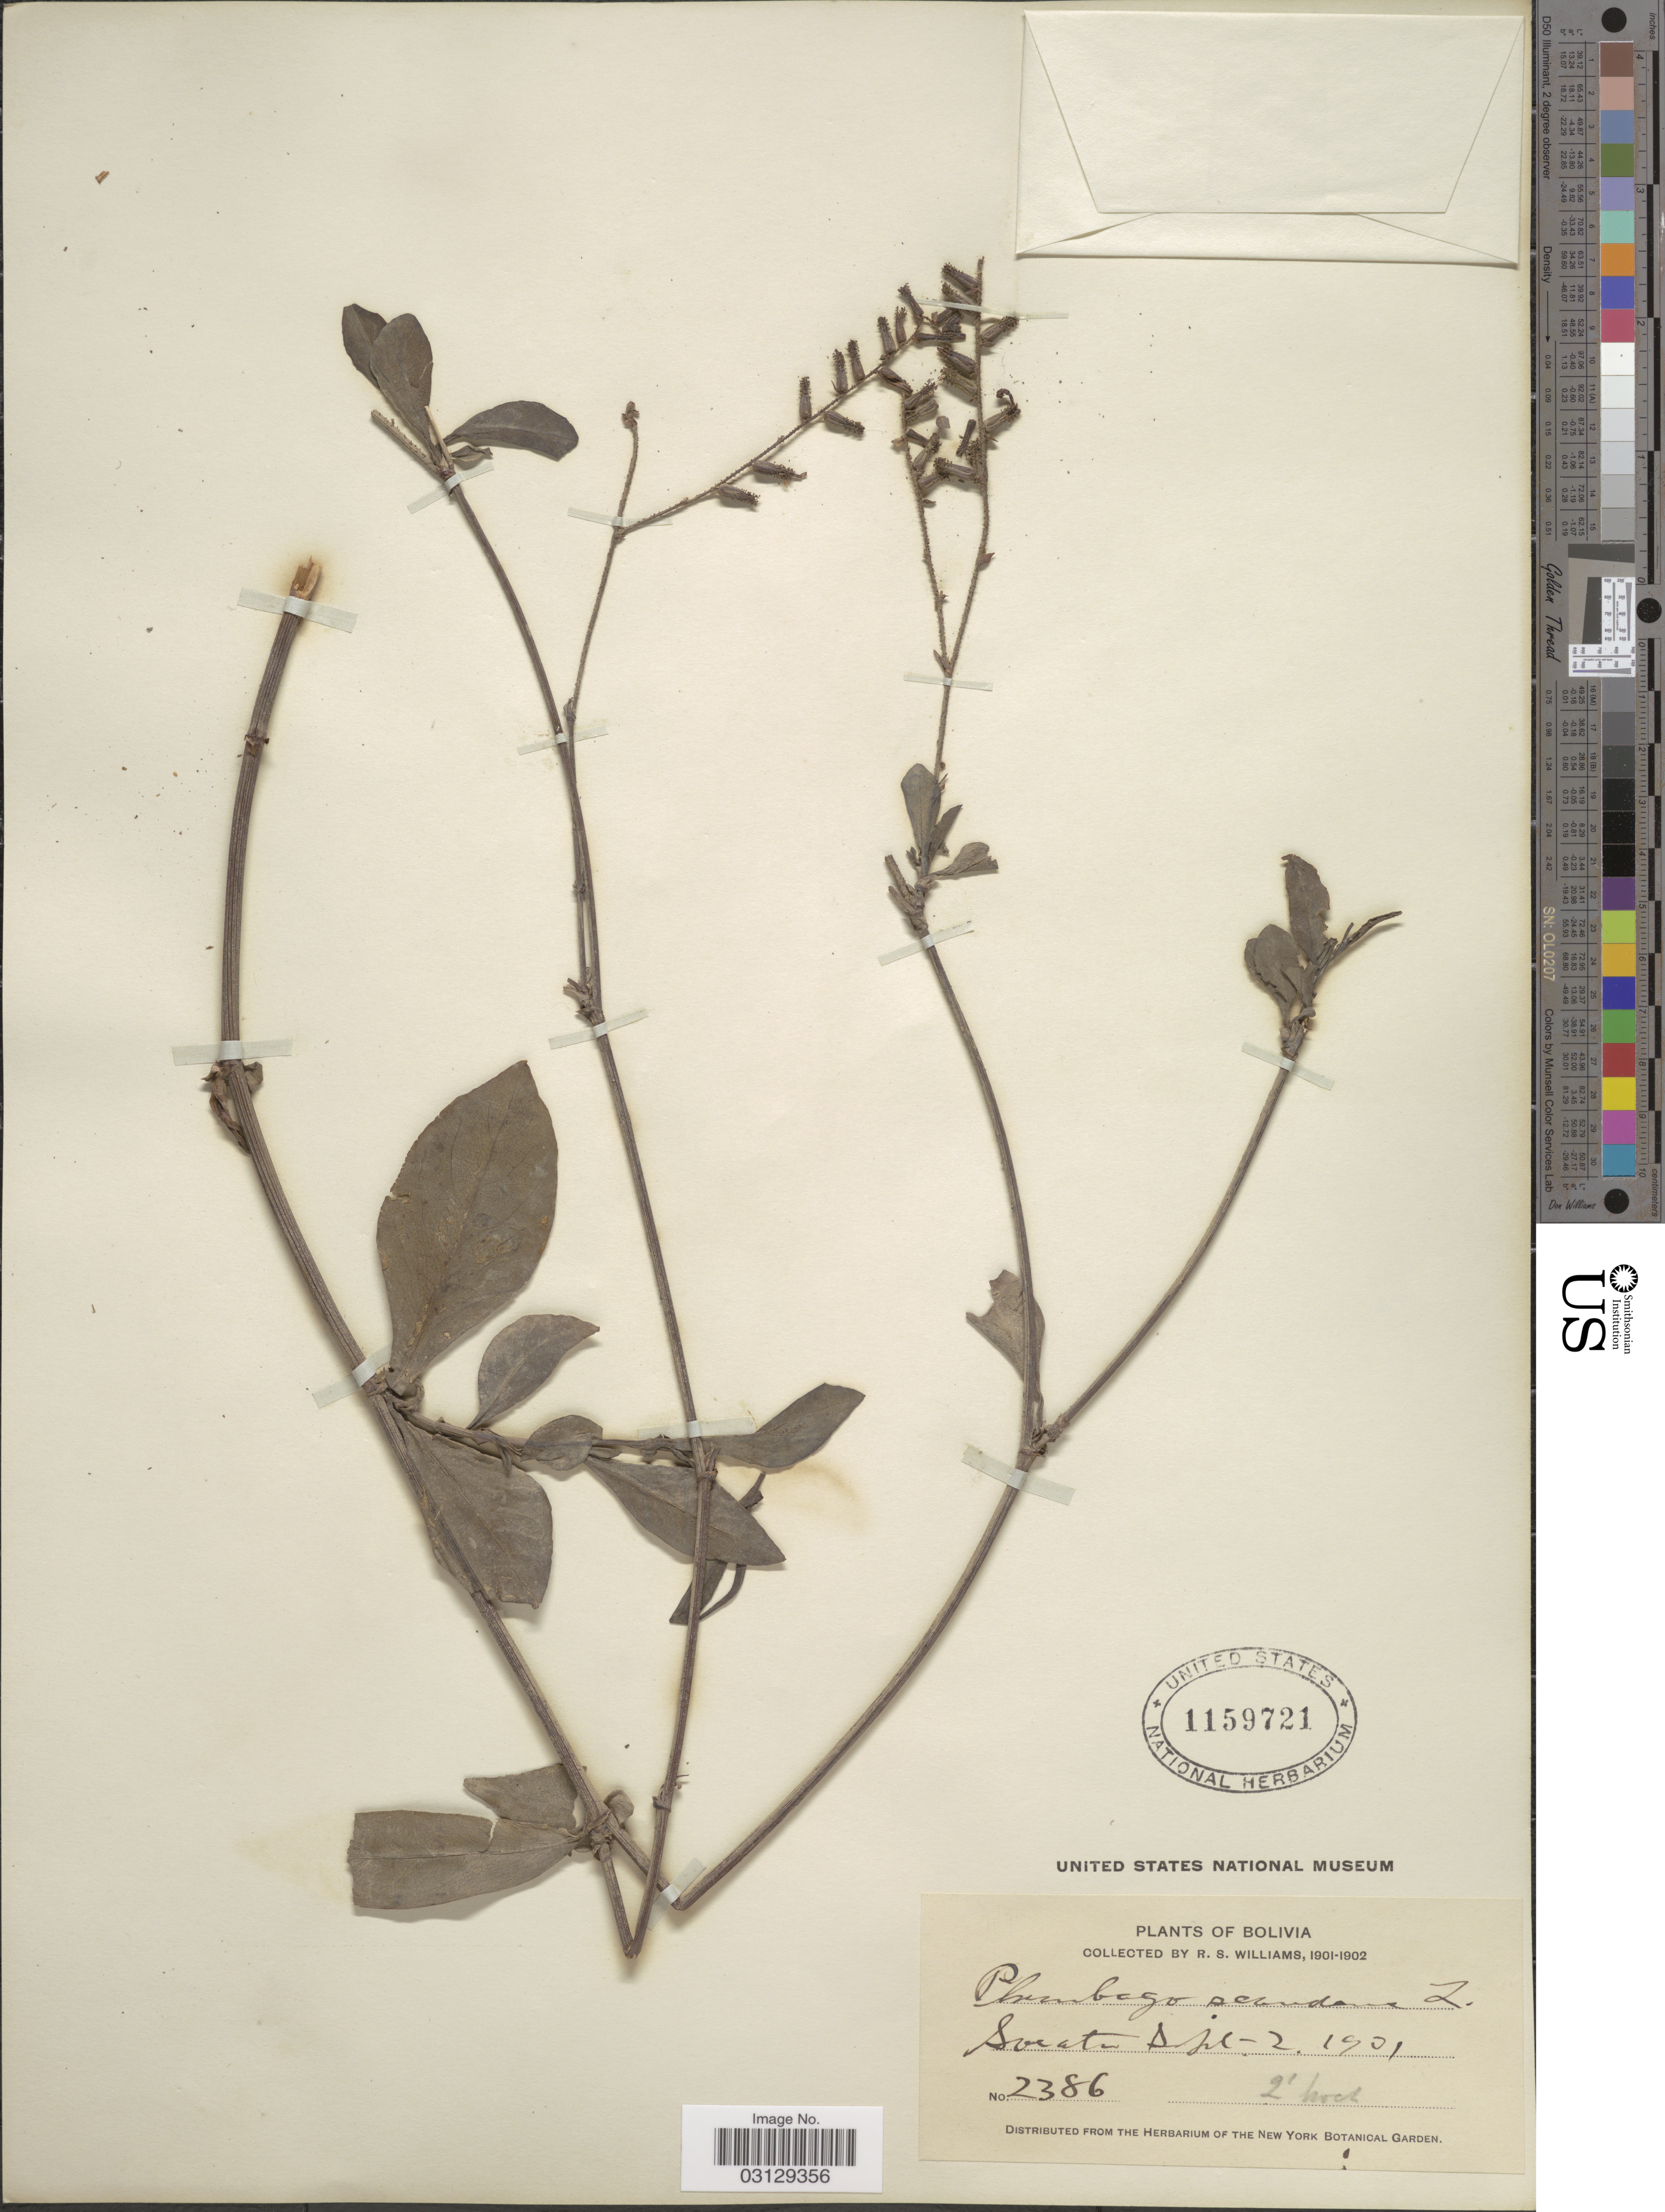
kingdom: Plantae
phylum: Tracheophyta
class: Magnoliopsida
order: Caryophyllales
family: Plumbaginaceae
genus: Plumbago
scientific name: Plumbago scandens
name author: L.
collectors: R. S. Williams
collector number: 2386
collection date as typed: Sep. 2, '01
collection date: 1901-09-02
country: Bolivia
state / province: La Páz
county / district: Larecaja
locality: Sorata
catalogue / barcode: US 1159721